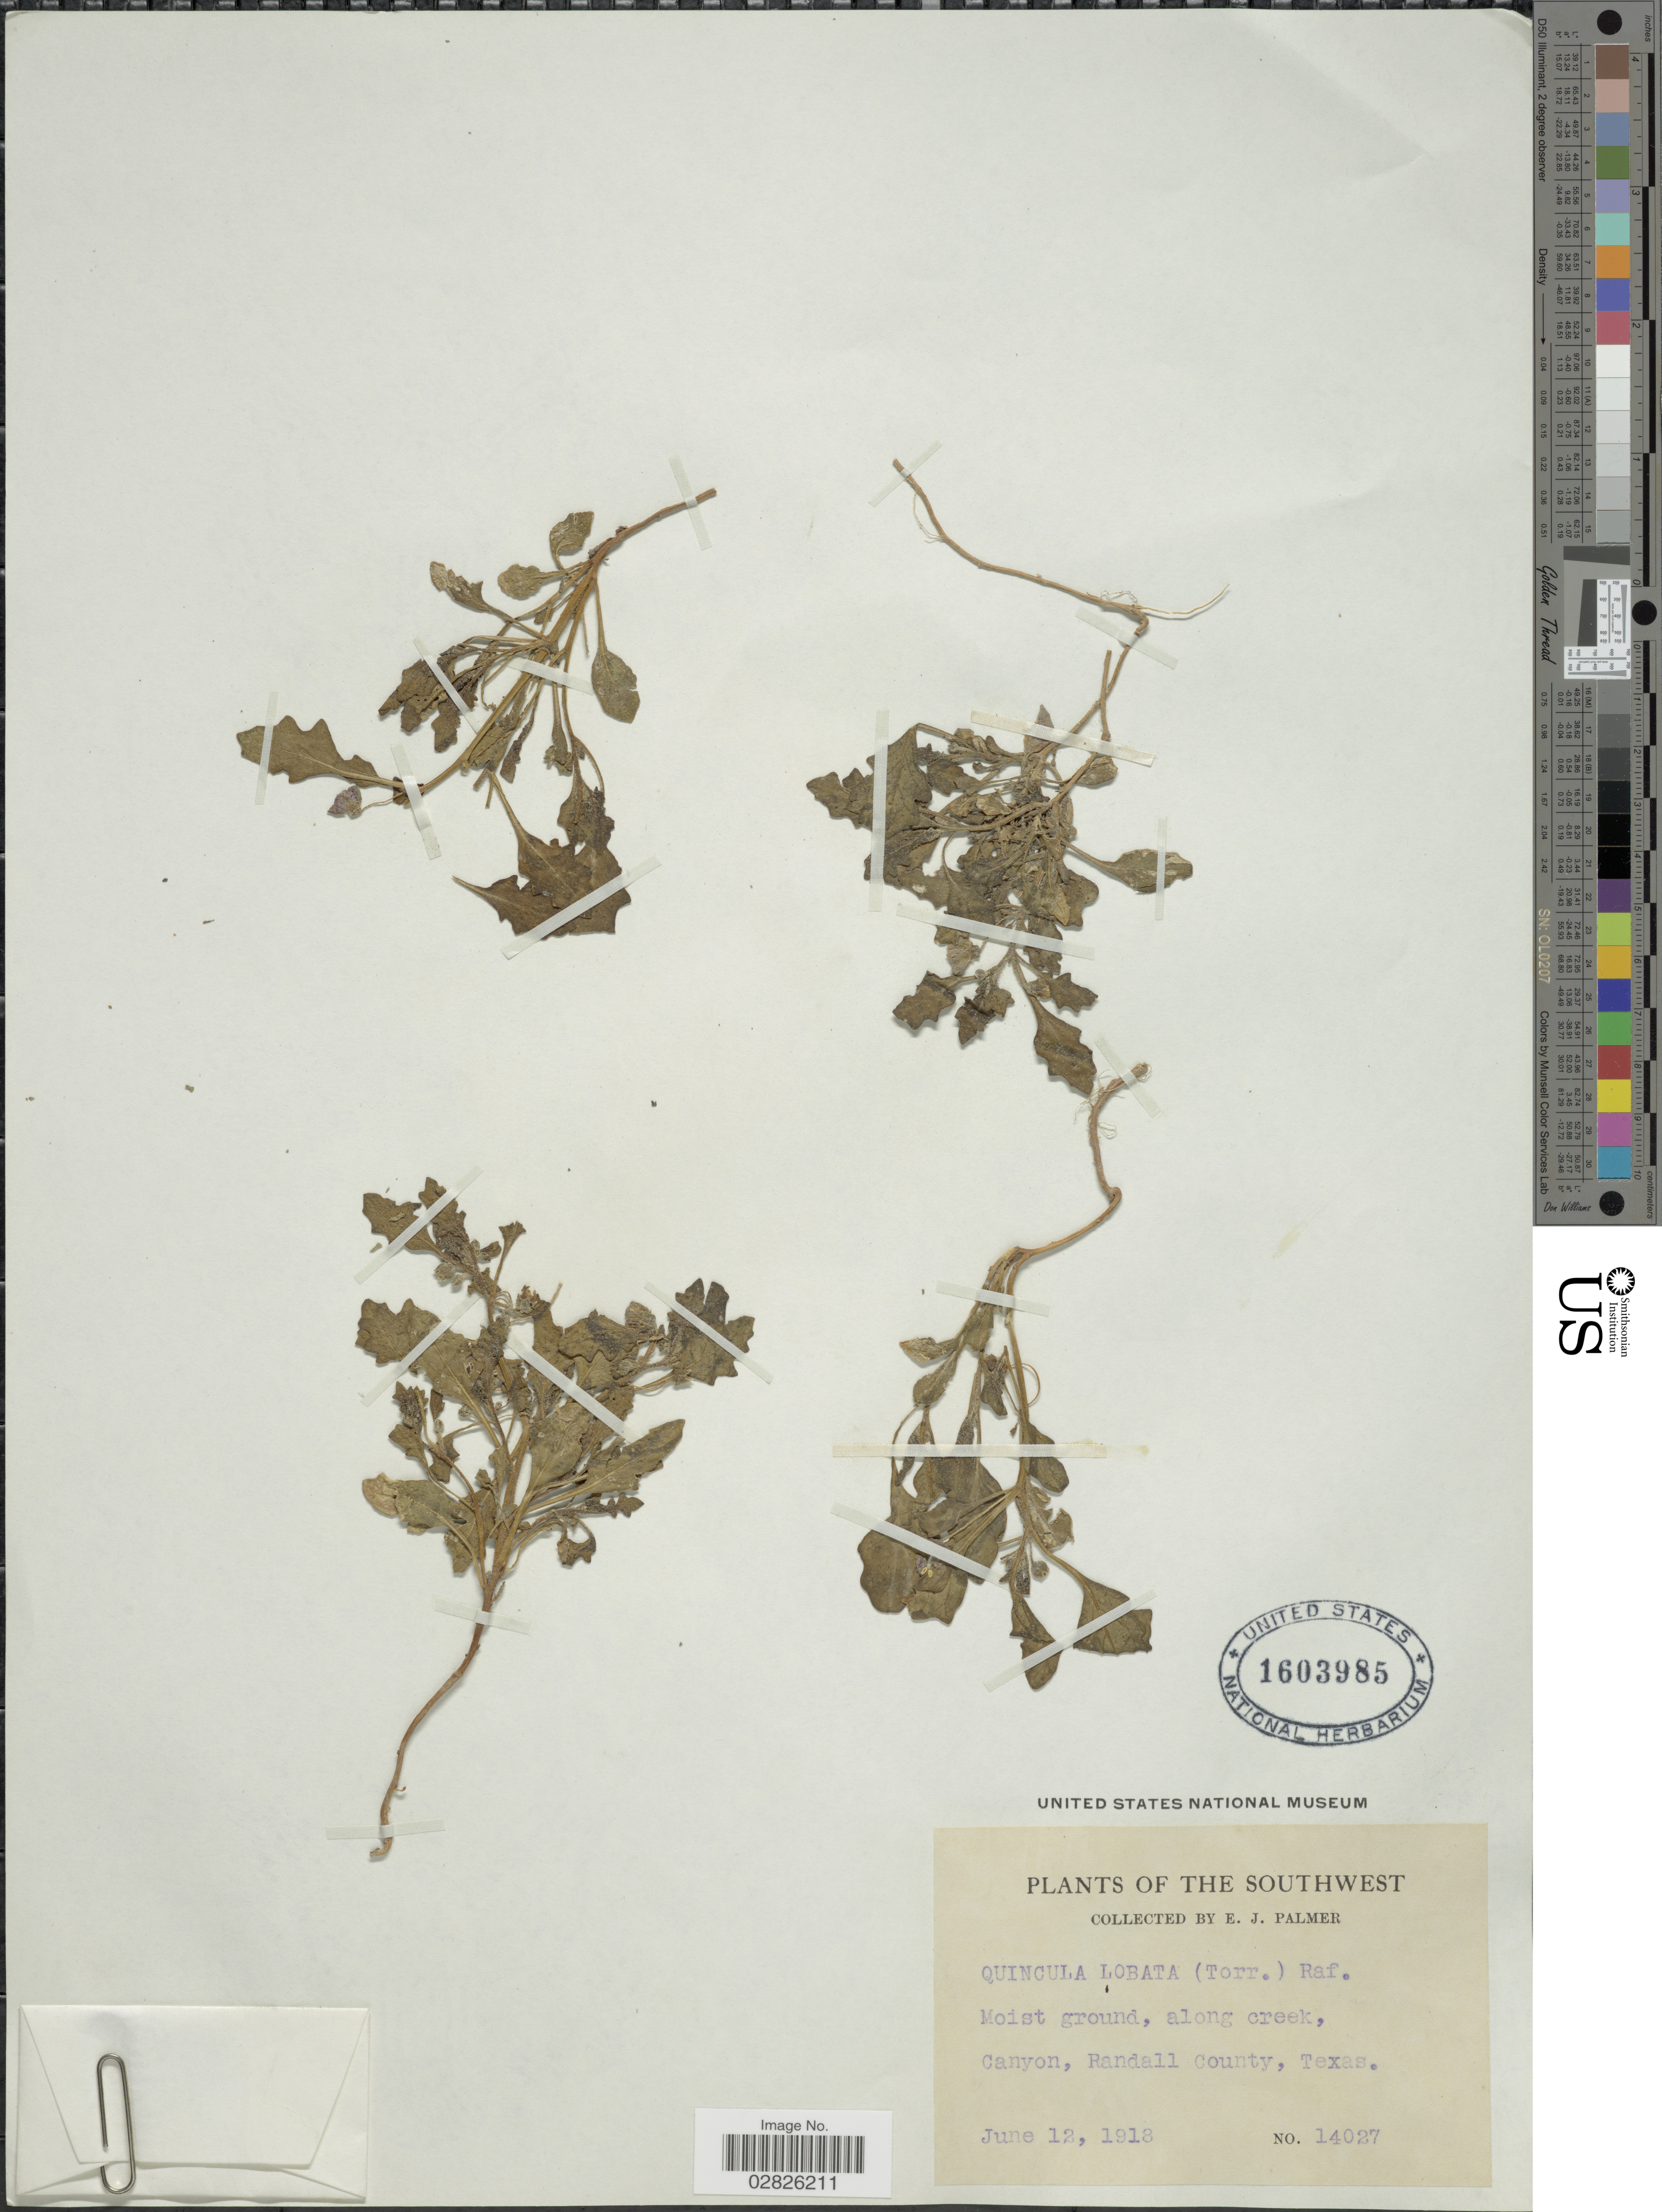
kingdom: Plantae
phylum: Tracheophyta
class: Magnoliopsida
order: Solanales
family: Solanaceae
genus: Quincula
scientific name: Quincula lobata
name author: (Torr.) Raf.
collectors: E. J. Palmer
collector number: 14027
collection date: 1918-06-12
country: United States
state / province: Texas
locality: The Southwest. Moist ground, along creek, Canyon, Randall County.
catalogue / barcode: US 1603985